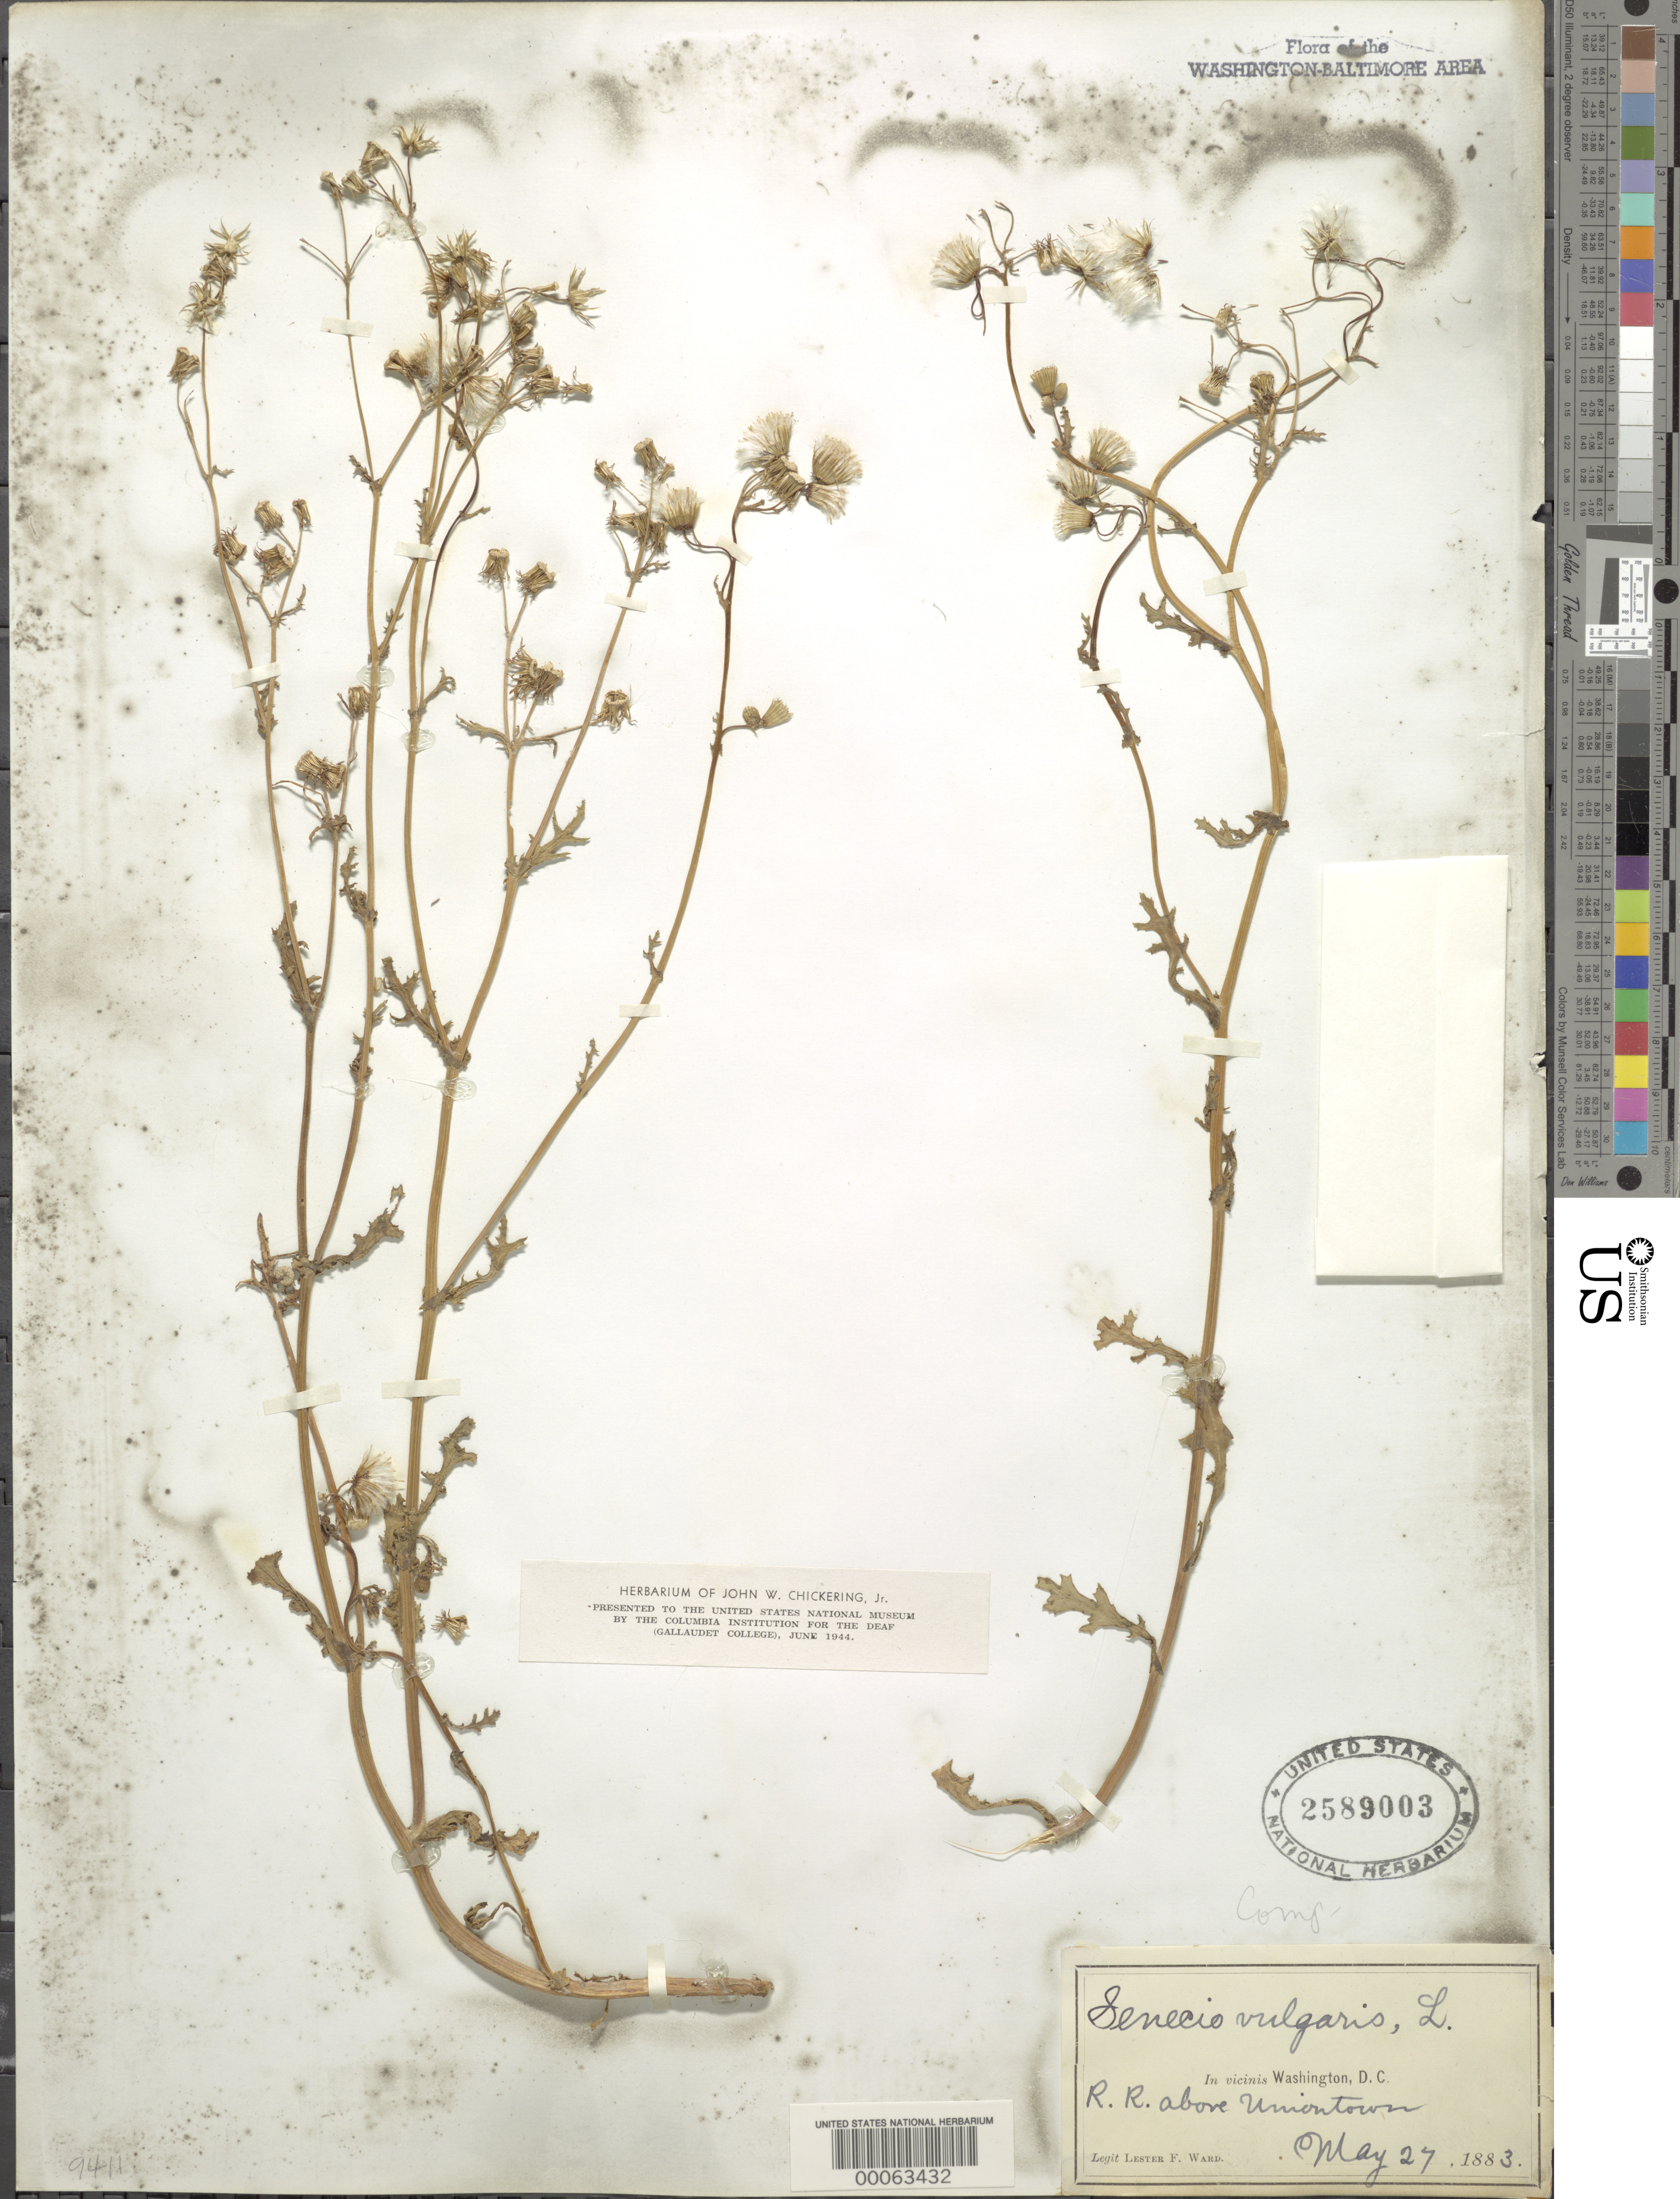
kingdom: Plantae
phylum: Tracheophyta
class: Magnoliopsida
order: Asterales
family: Asteraceae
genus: Senecio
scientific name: Senecio vulgaris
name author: L.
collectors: L. F. Ward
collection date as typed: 27 May 1883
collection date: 1883-05-27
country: United States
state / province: Maryland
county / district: Carroll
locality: Above Uniontown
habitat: Railroad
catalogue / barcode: US 2589003